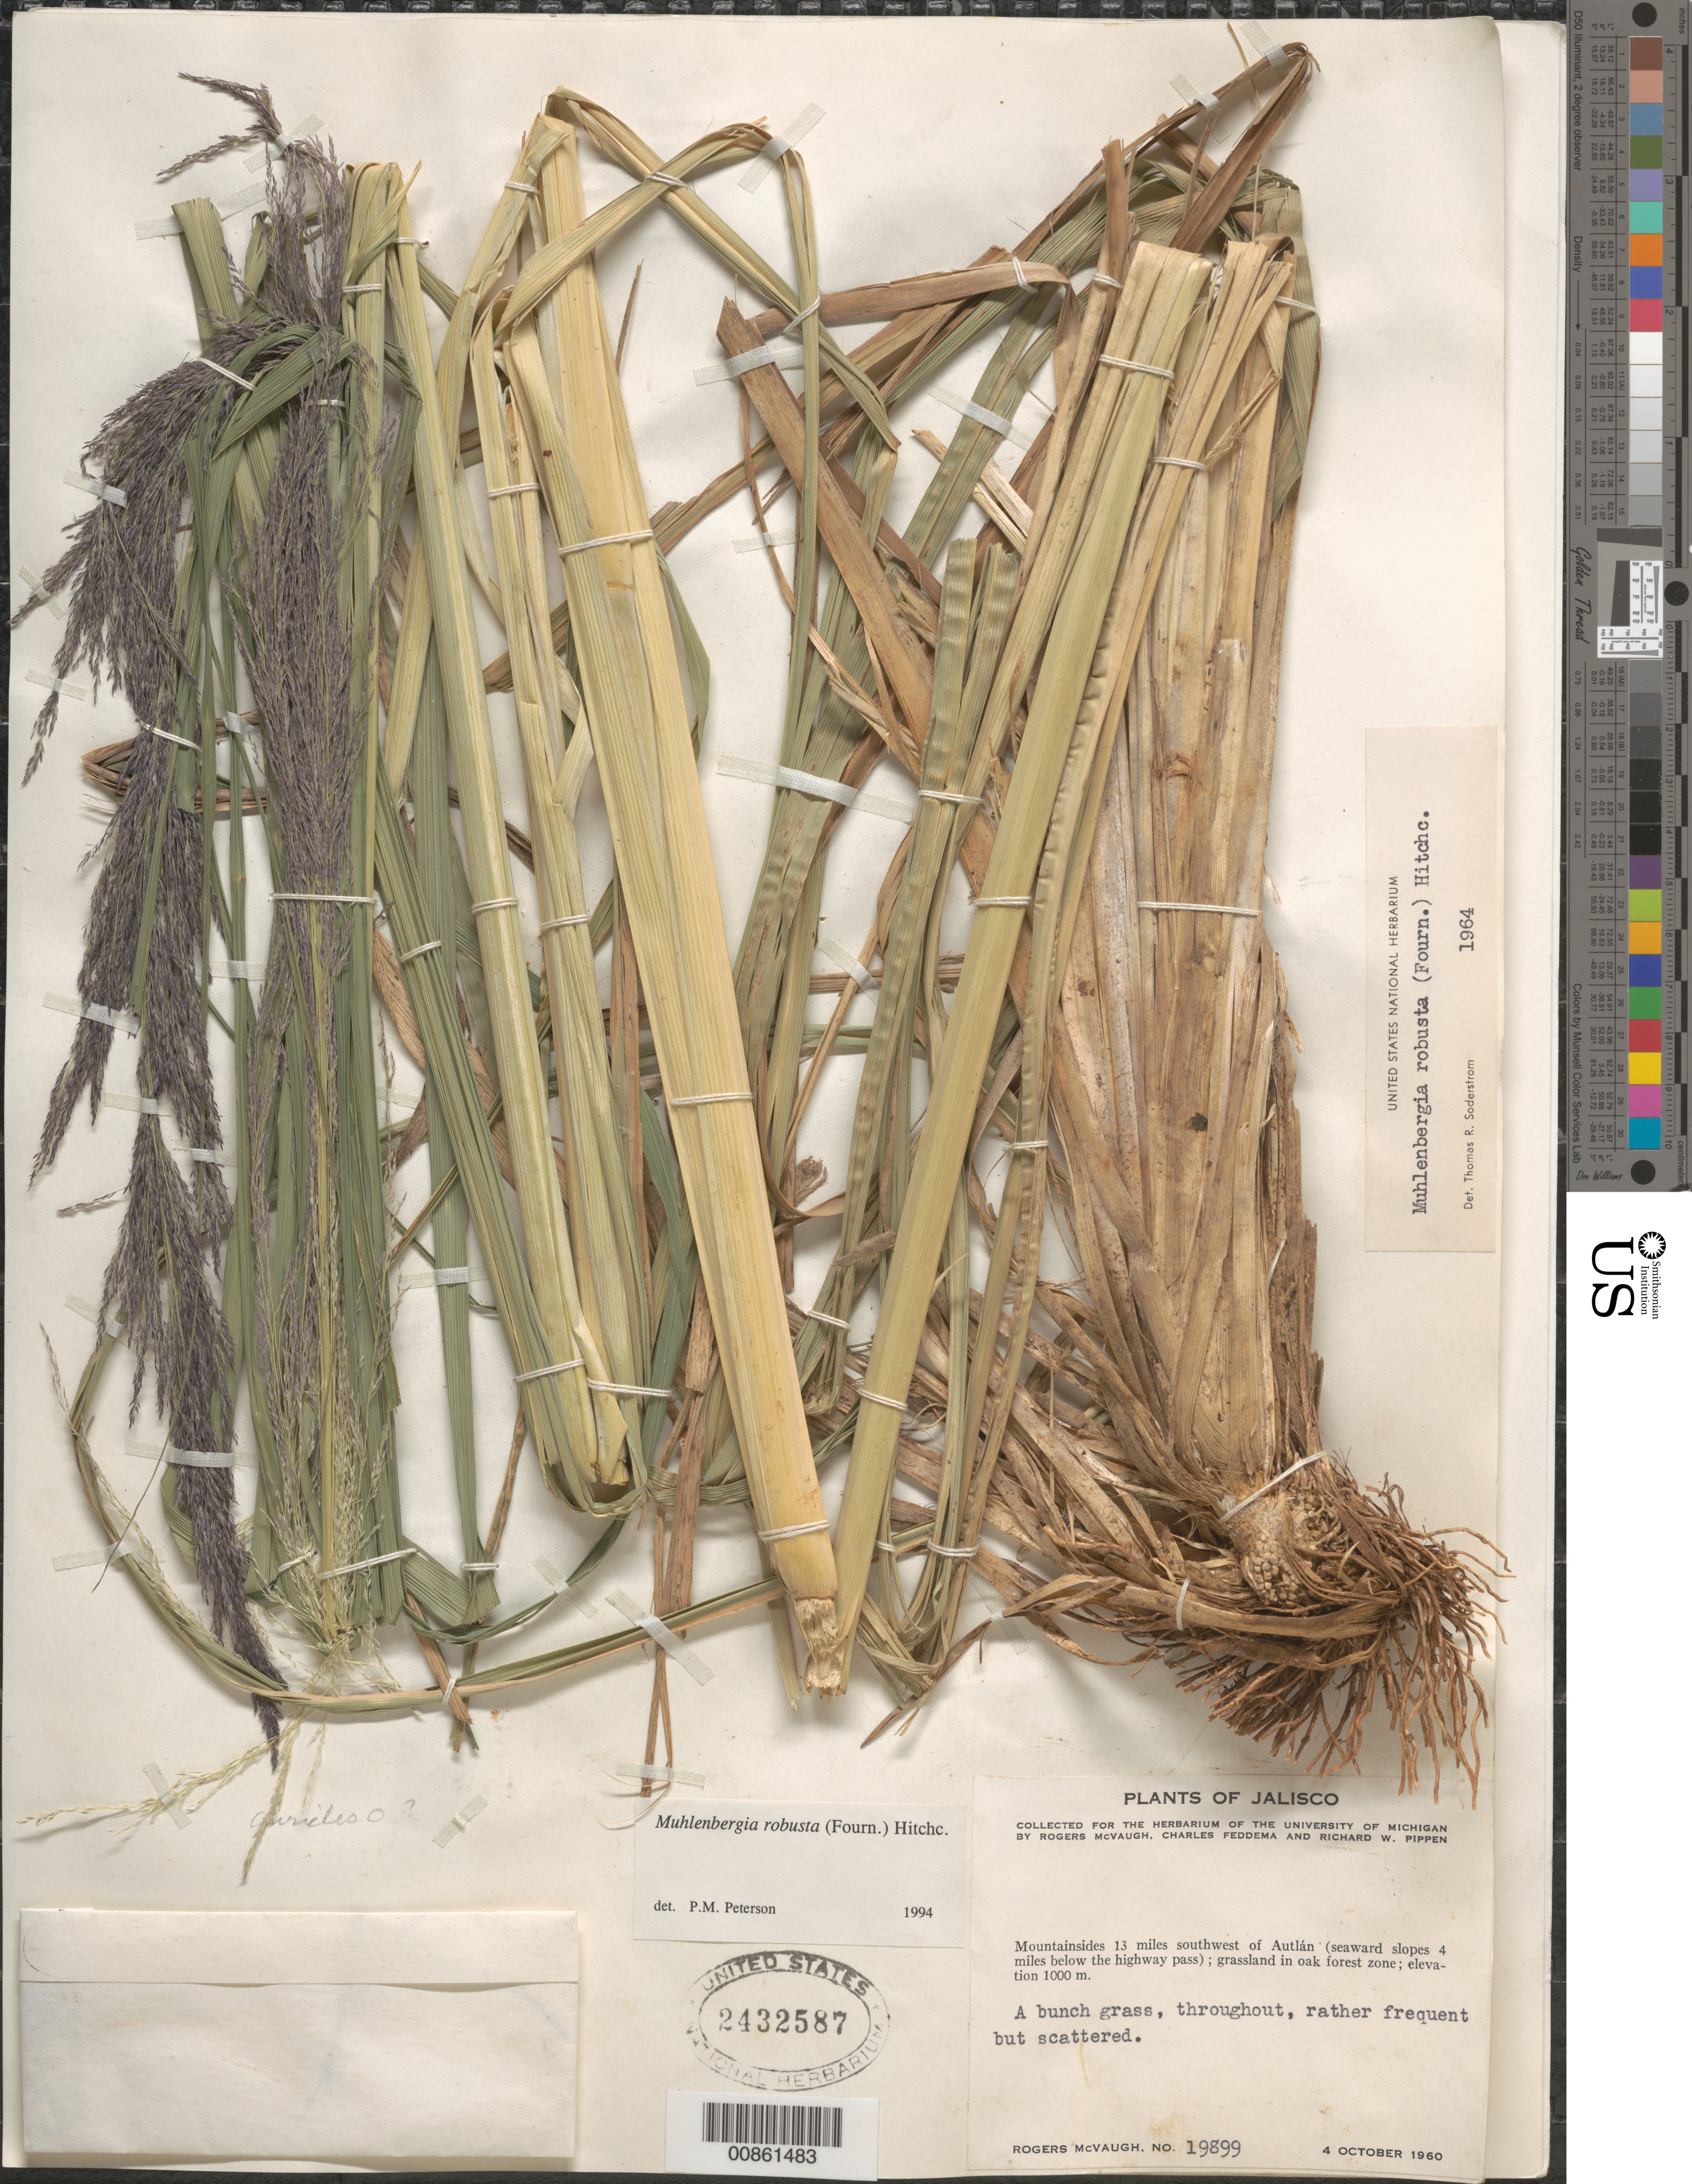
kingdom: Plantae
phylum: Tracheophyta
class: Liliopsida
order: Poales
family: Poaceae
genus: Muhlenbergia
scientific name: Muhlenbergia robusta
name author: (E. Fourn.) Hitchc.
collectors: R. McVaugh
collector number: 19899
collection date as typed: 04 Oct 1960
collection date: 1960-10-04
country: Mexico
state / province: Jalisco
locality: Mtns. 13 mi SW of Autlan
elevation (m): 1000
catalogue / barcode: US 2432587